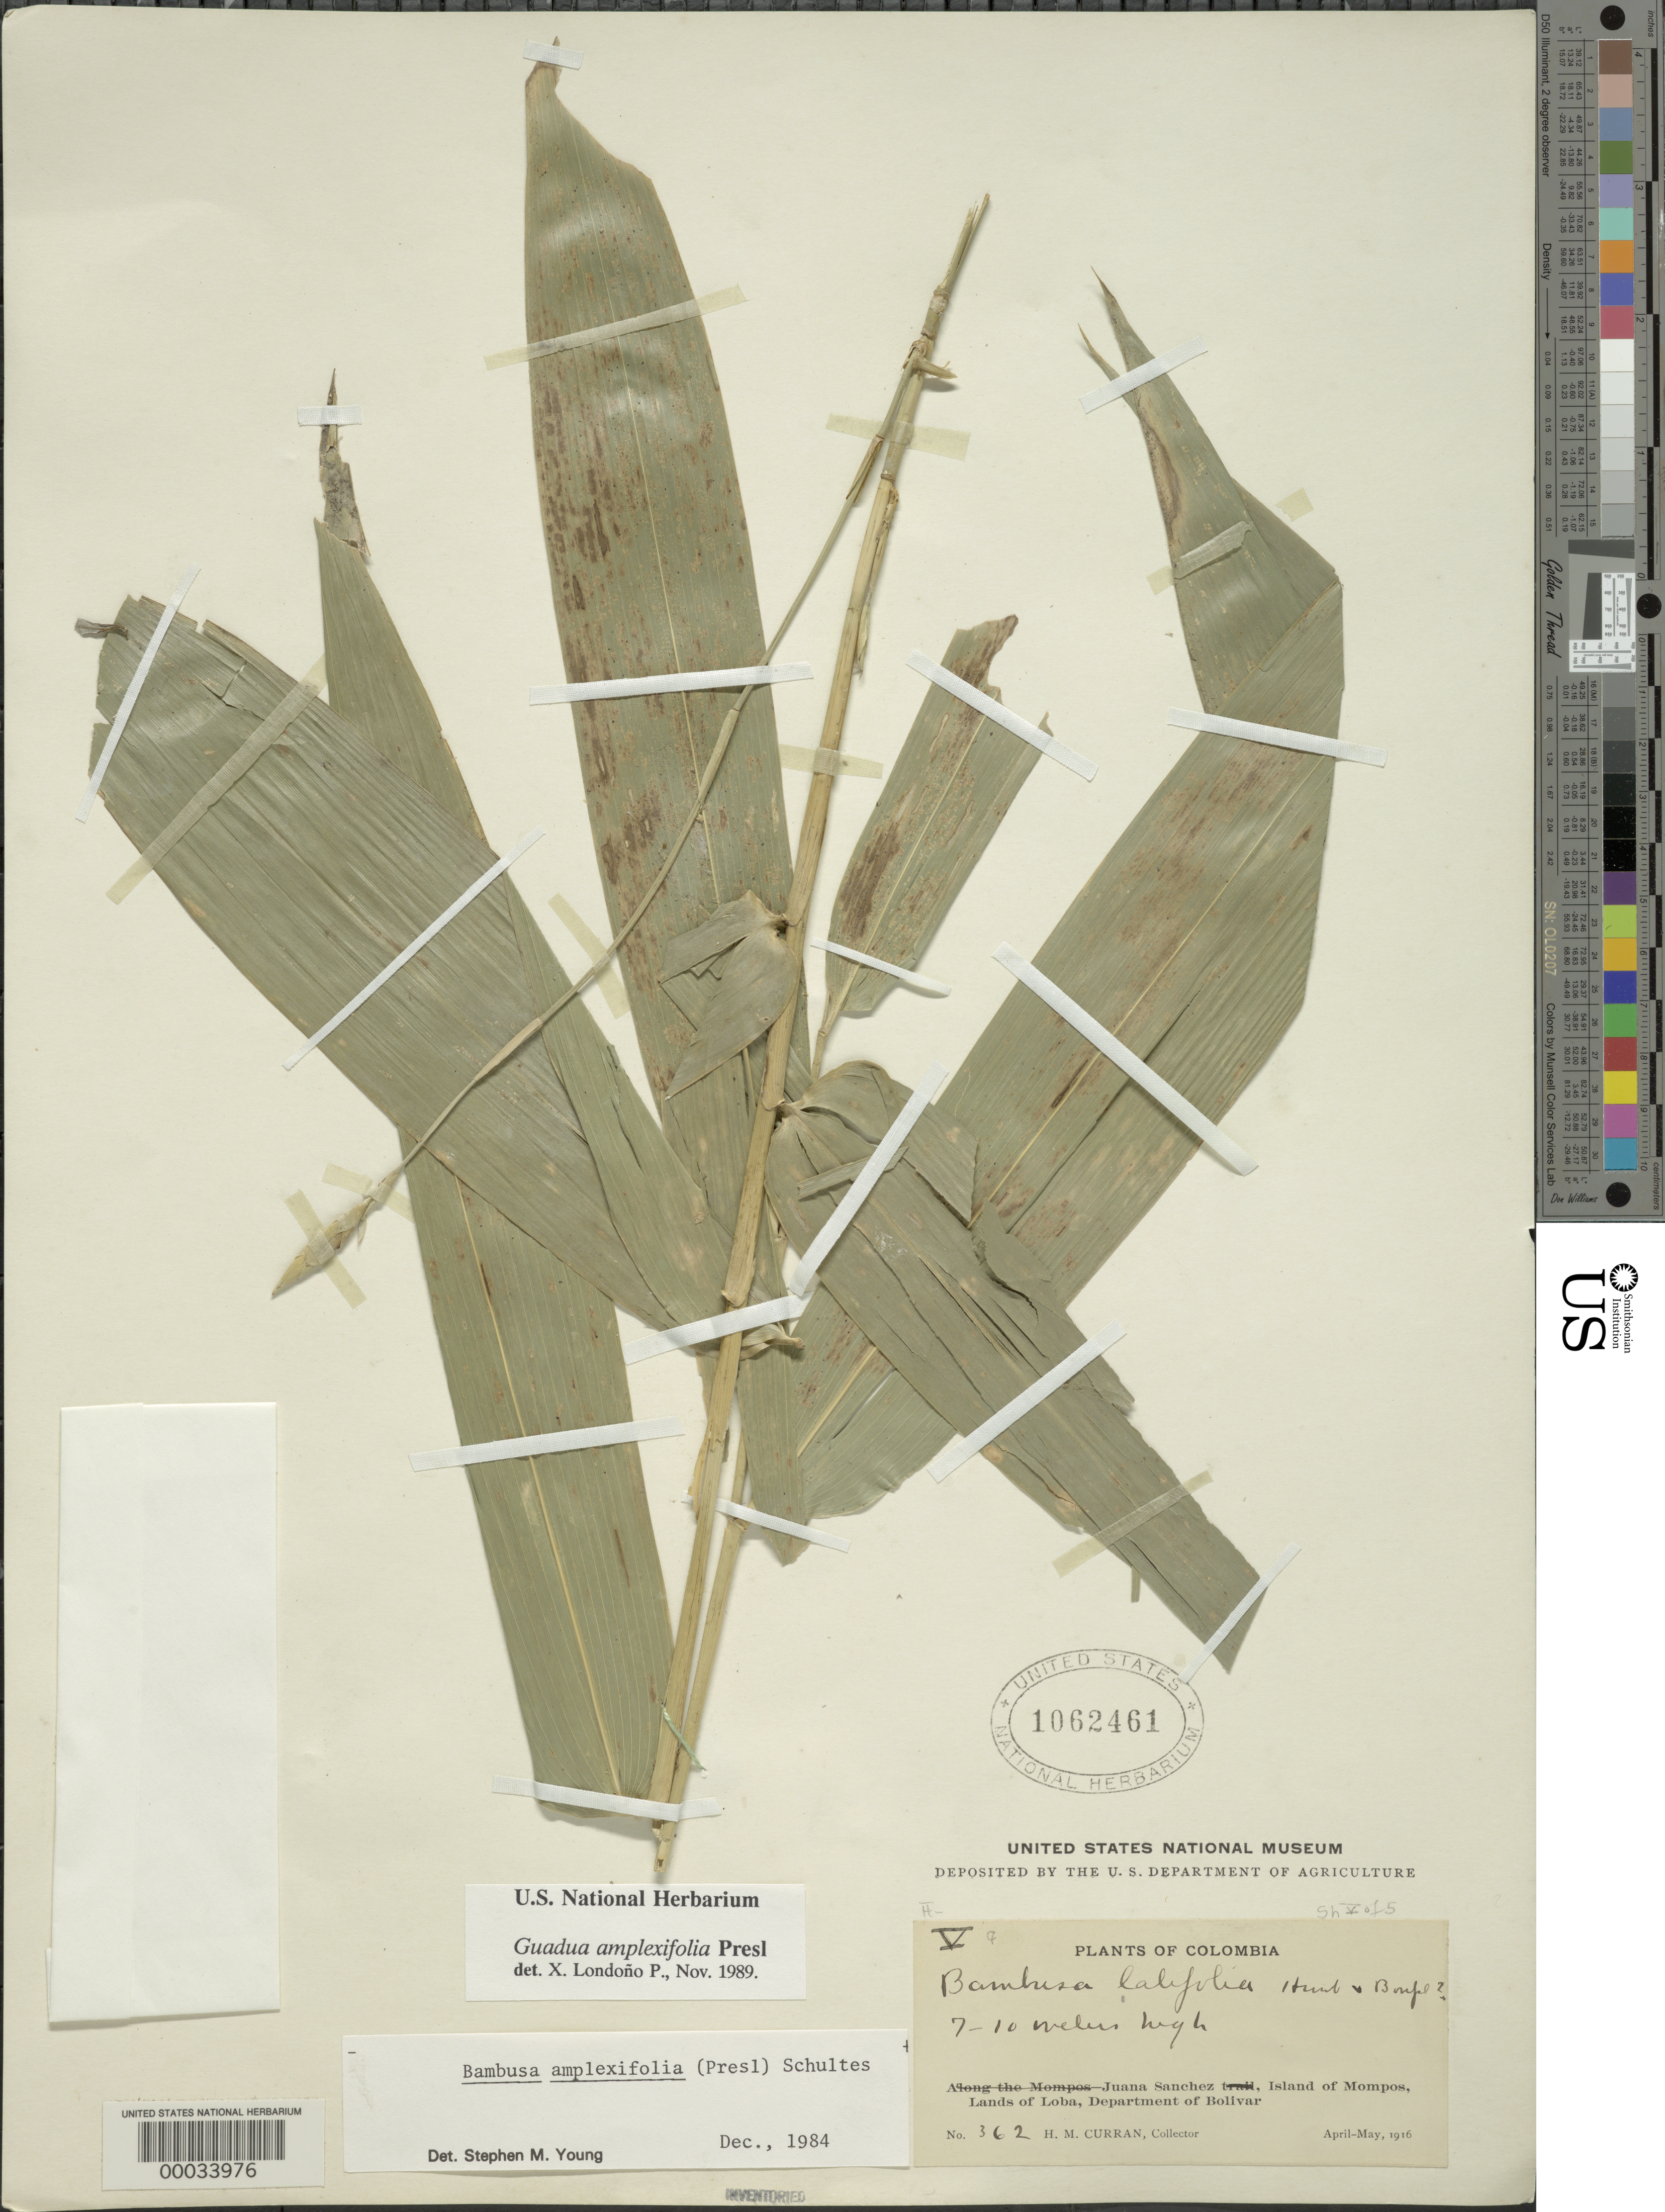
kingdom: Plantae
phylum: Tracheophyta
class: Liliopsida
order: Poales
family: Poaceae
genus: Guadua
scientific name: Guadua amplexifolia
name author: J. Presl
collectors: H. M. Curran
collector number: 362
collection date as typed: Apr 1916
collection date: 1916-04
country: Colombia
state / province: Bolívar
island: Mompos I.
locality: Juana Sanchez, Island of Mompos, Lands of Loba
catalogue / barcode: US 1062461